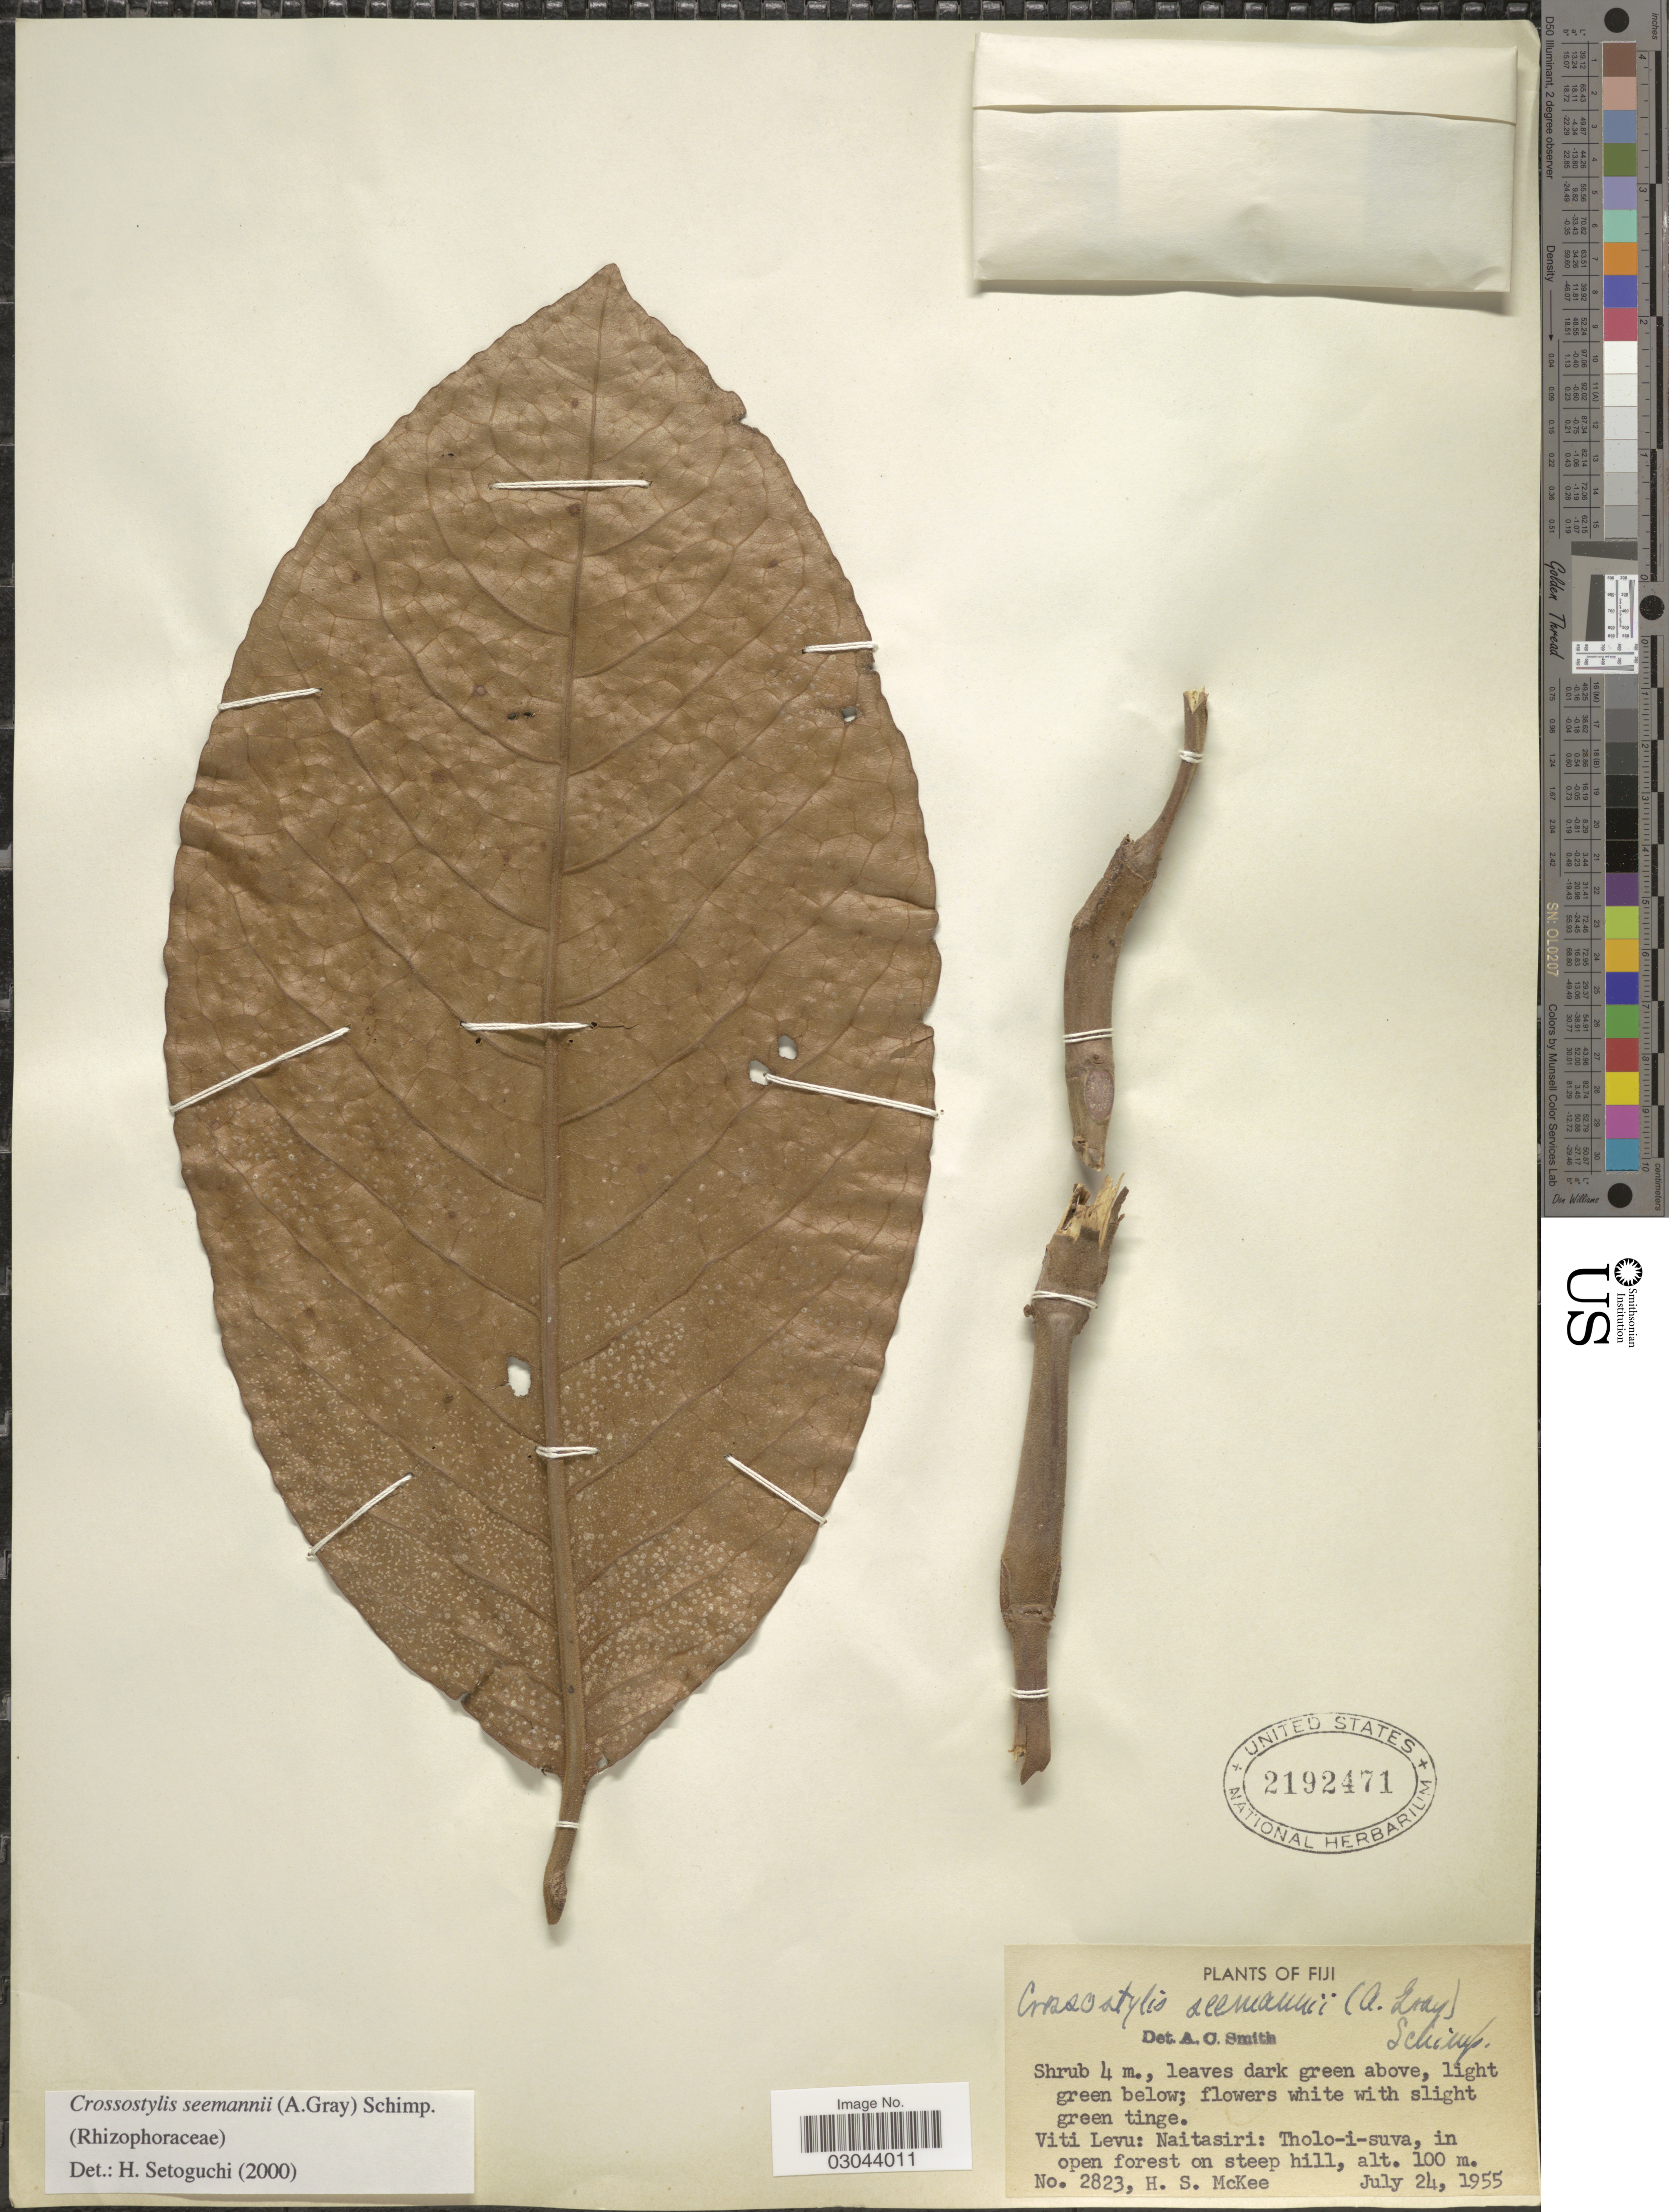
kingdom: Plantae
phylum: Tracheophyta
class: Magnoliopsida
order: Malpighiales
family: Rhizophoraceae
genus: Crossostylis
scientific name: Crossostylis seemannii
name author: (A. Gray) A. Schimp.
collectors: H. S. McKee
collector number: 2823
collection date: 1955-07-24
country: Fiji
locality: Viti Levu: Naitasiri: Tholo-i-suva.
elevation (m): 100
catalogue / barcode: US 2192471